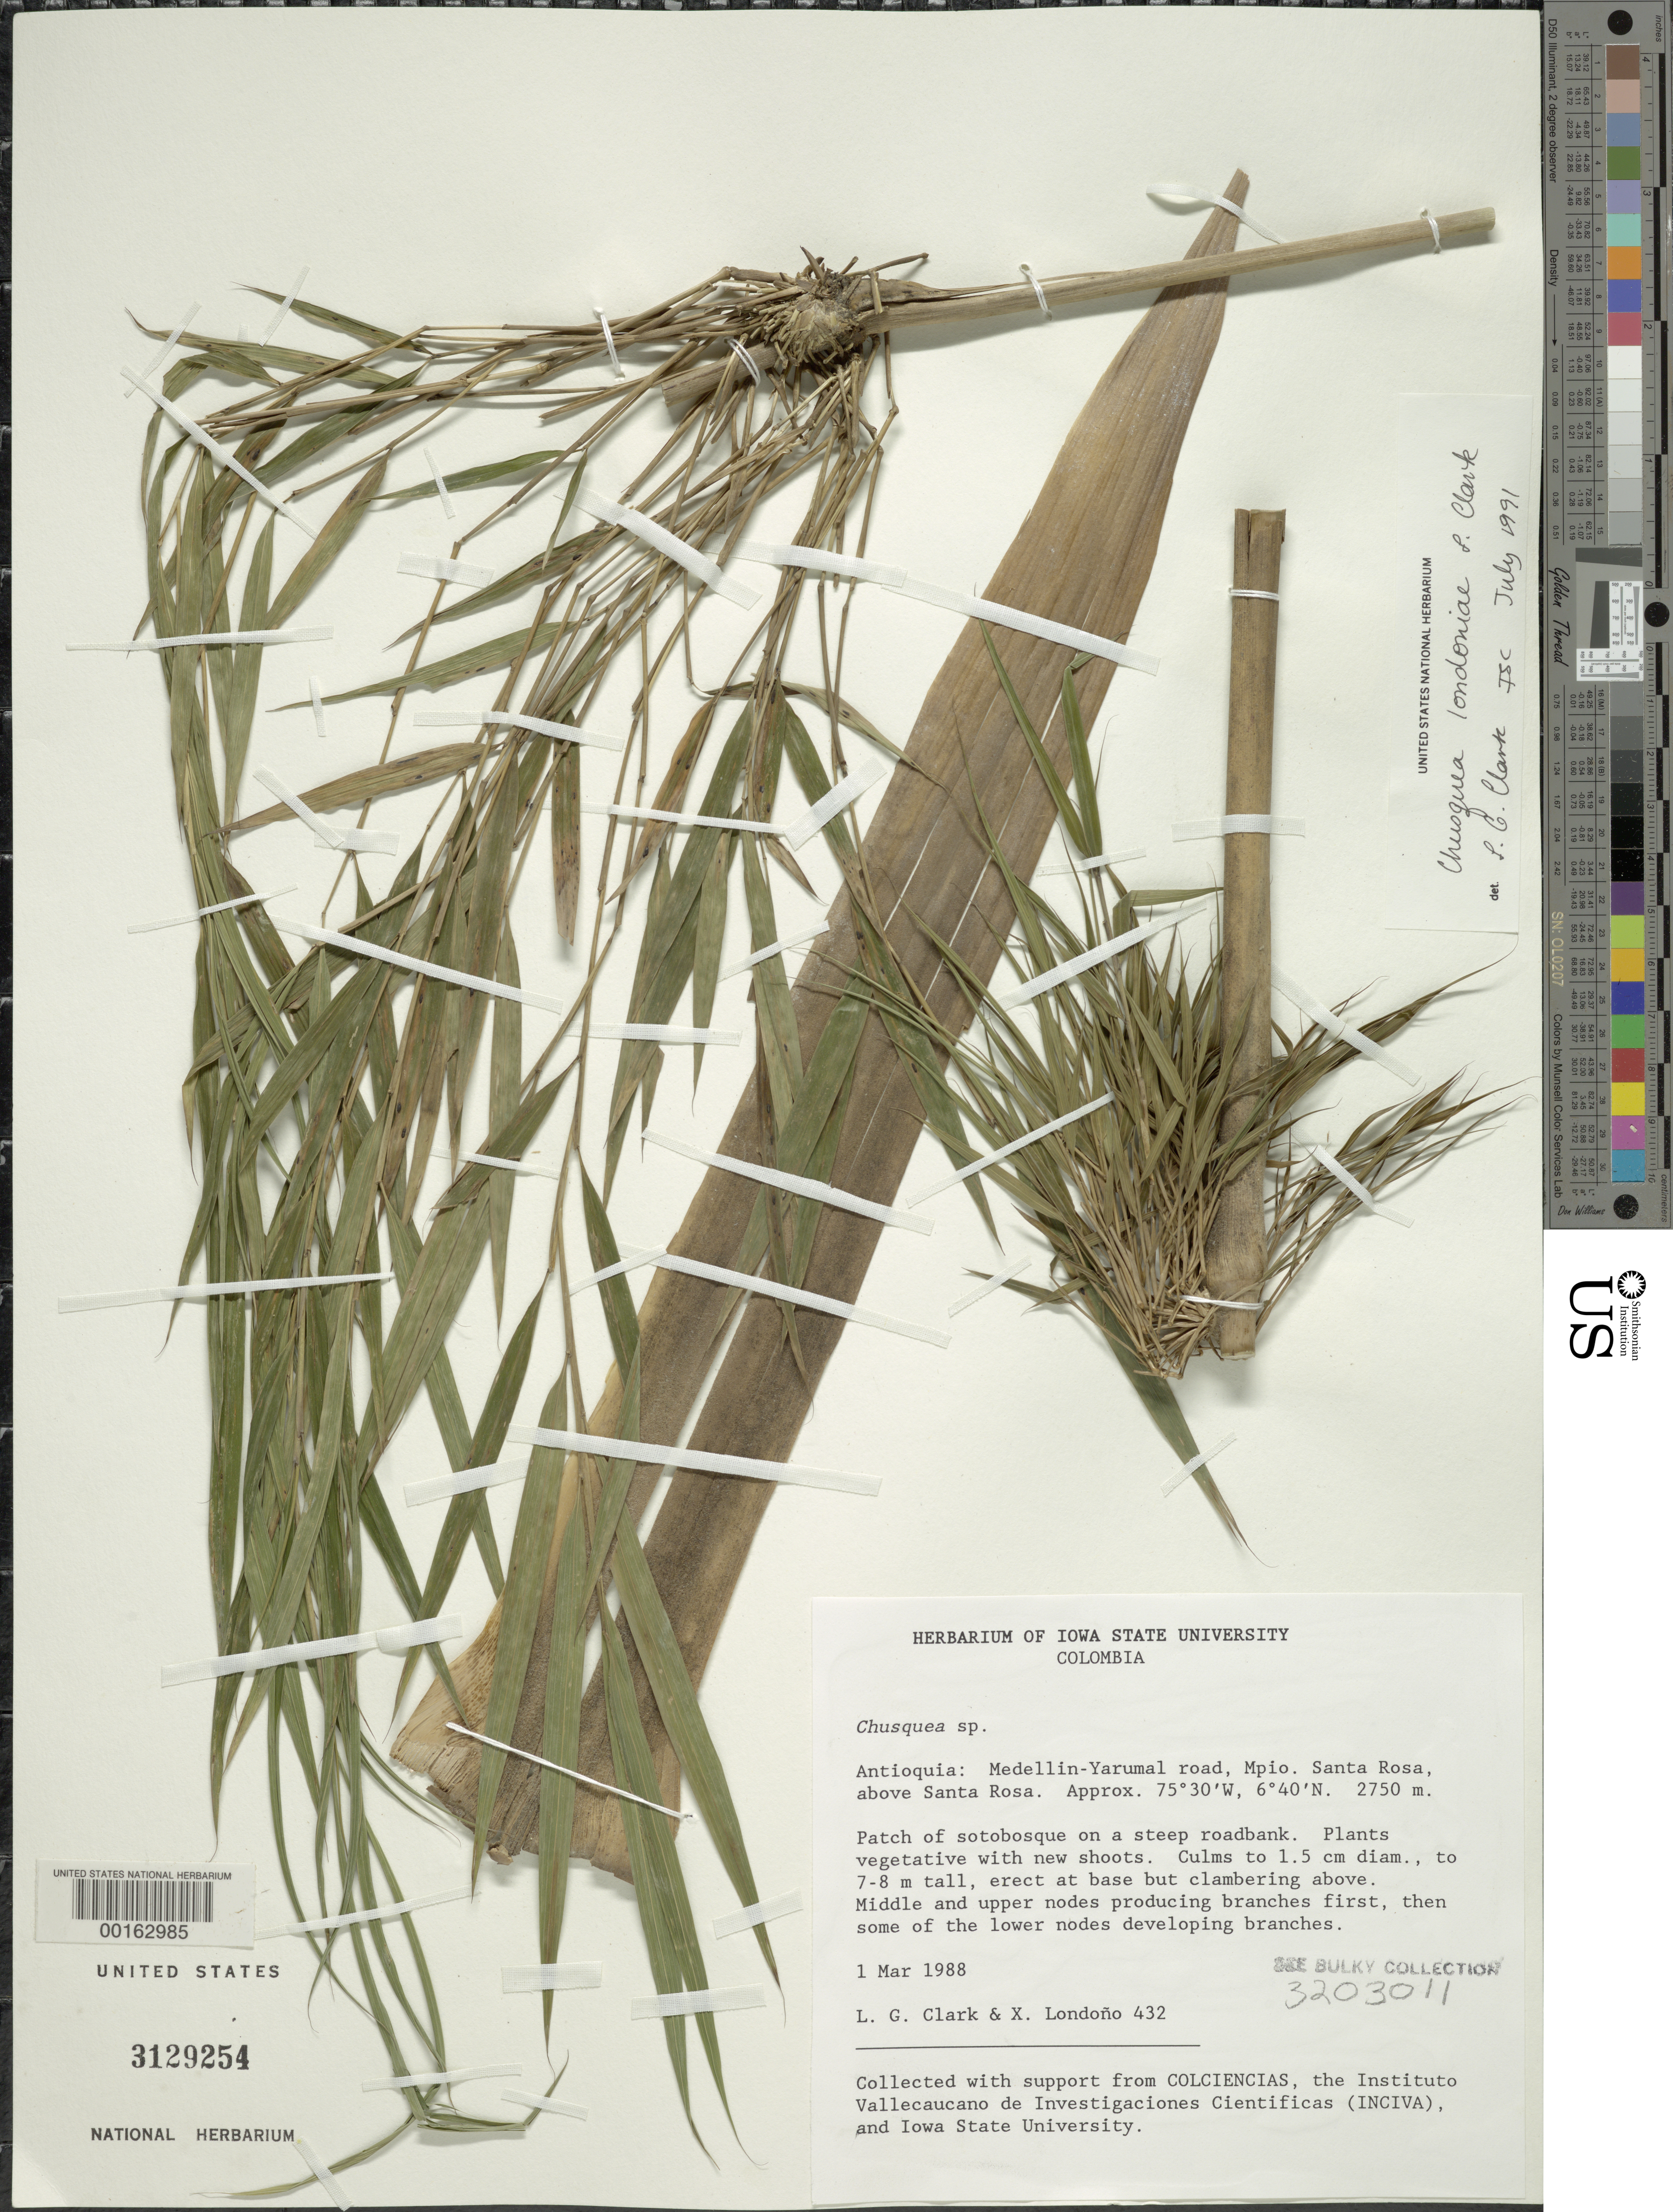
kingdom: Plantae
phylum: Tracheophyta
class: Liliopsida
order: Poales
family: Poaceae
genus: Chusquea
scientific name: Chusquea londoniae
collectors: L. G. Clark & X. Londoño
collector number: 432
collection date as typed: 01 Mar 1988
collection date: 1988-03-01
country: Colombia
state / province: Antioquia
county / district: Santa Rosa De Osos ?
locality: Santa Rosa Mun. (?), Medellin-Yarumal road, above Santa Rosa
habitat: Patch of sotobosque on a steep roadbank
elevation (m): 2750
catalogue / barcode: US 3129254